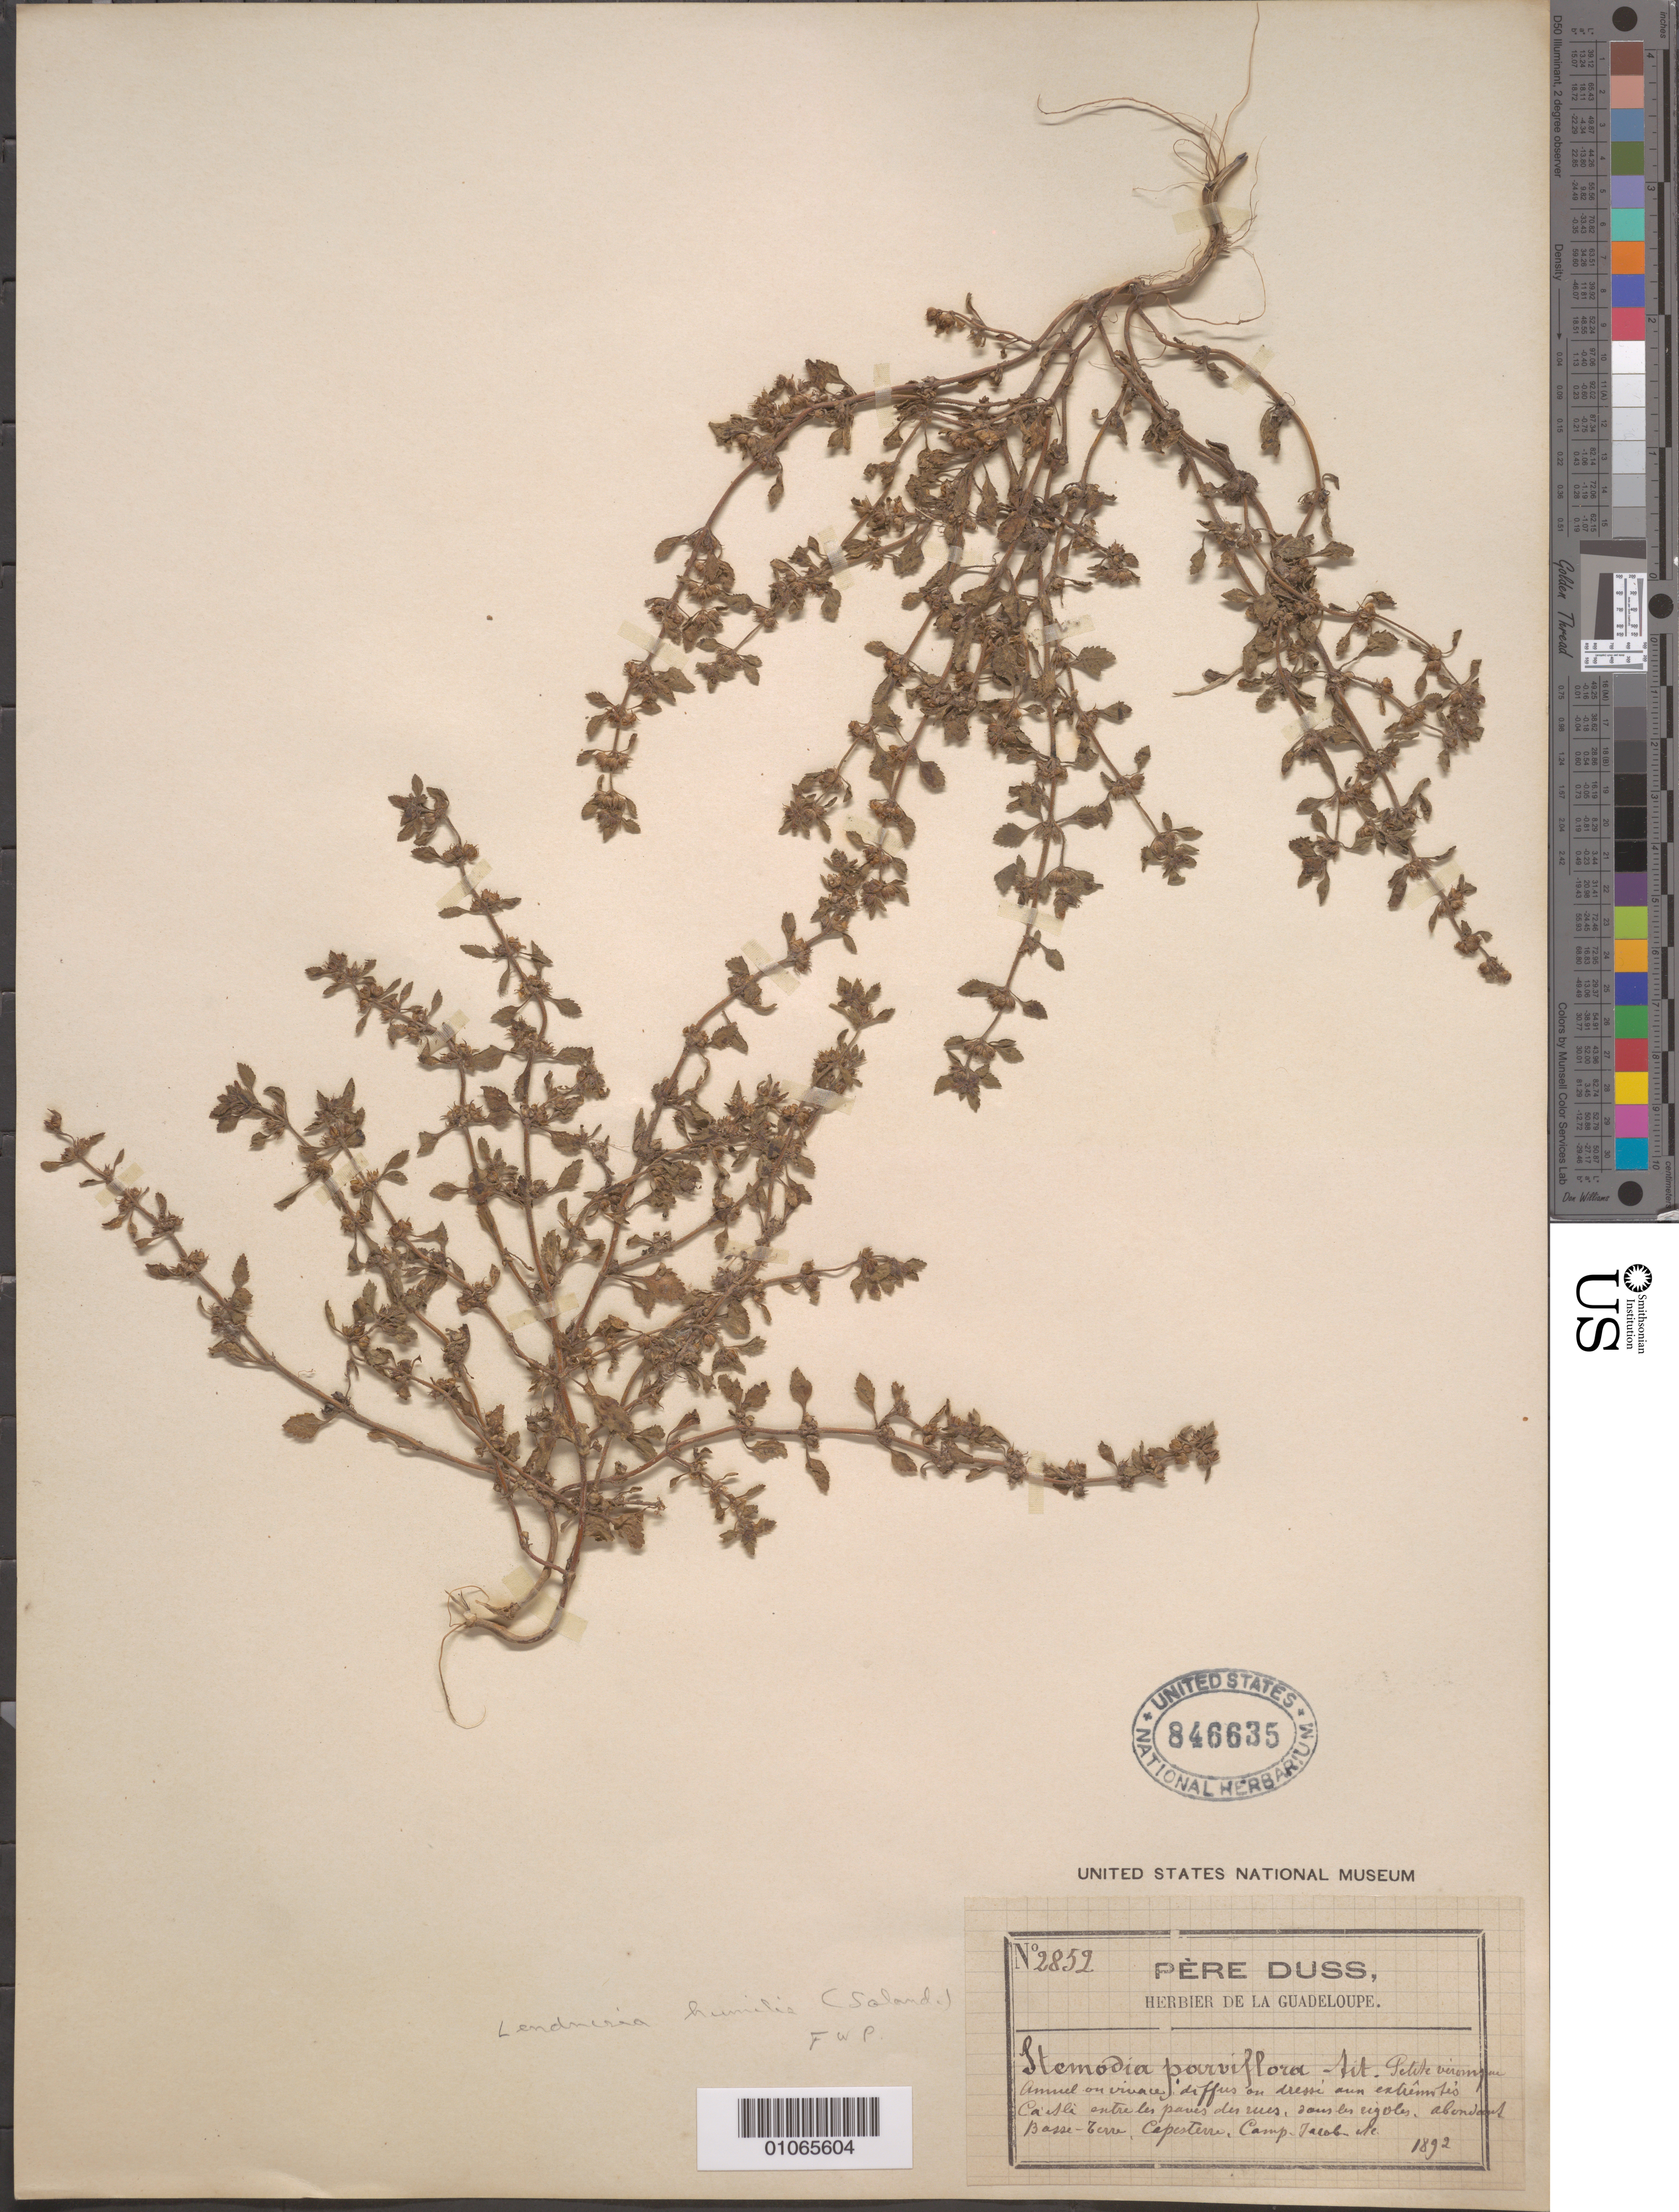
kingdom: Plantae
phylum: Tracheophyta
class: Magnoliopsida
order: Lamiales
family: Plantaginaceae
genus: Stemodia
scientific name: Stemodia verticillata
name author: (Mill.) Hassl.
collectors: Père Duss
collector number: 2852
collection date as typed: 01 Jan 1892 to 31 Dec 1892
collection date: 1892-01-01/1892-12-31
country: Guadeloupe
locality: Grows between pavement in streets. Annual, diffuse.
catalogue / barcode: US 846635